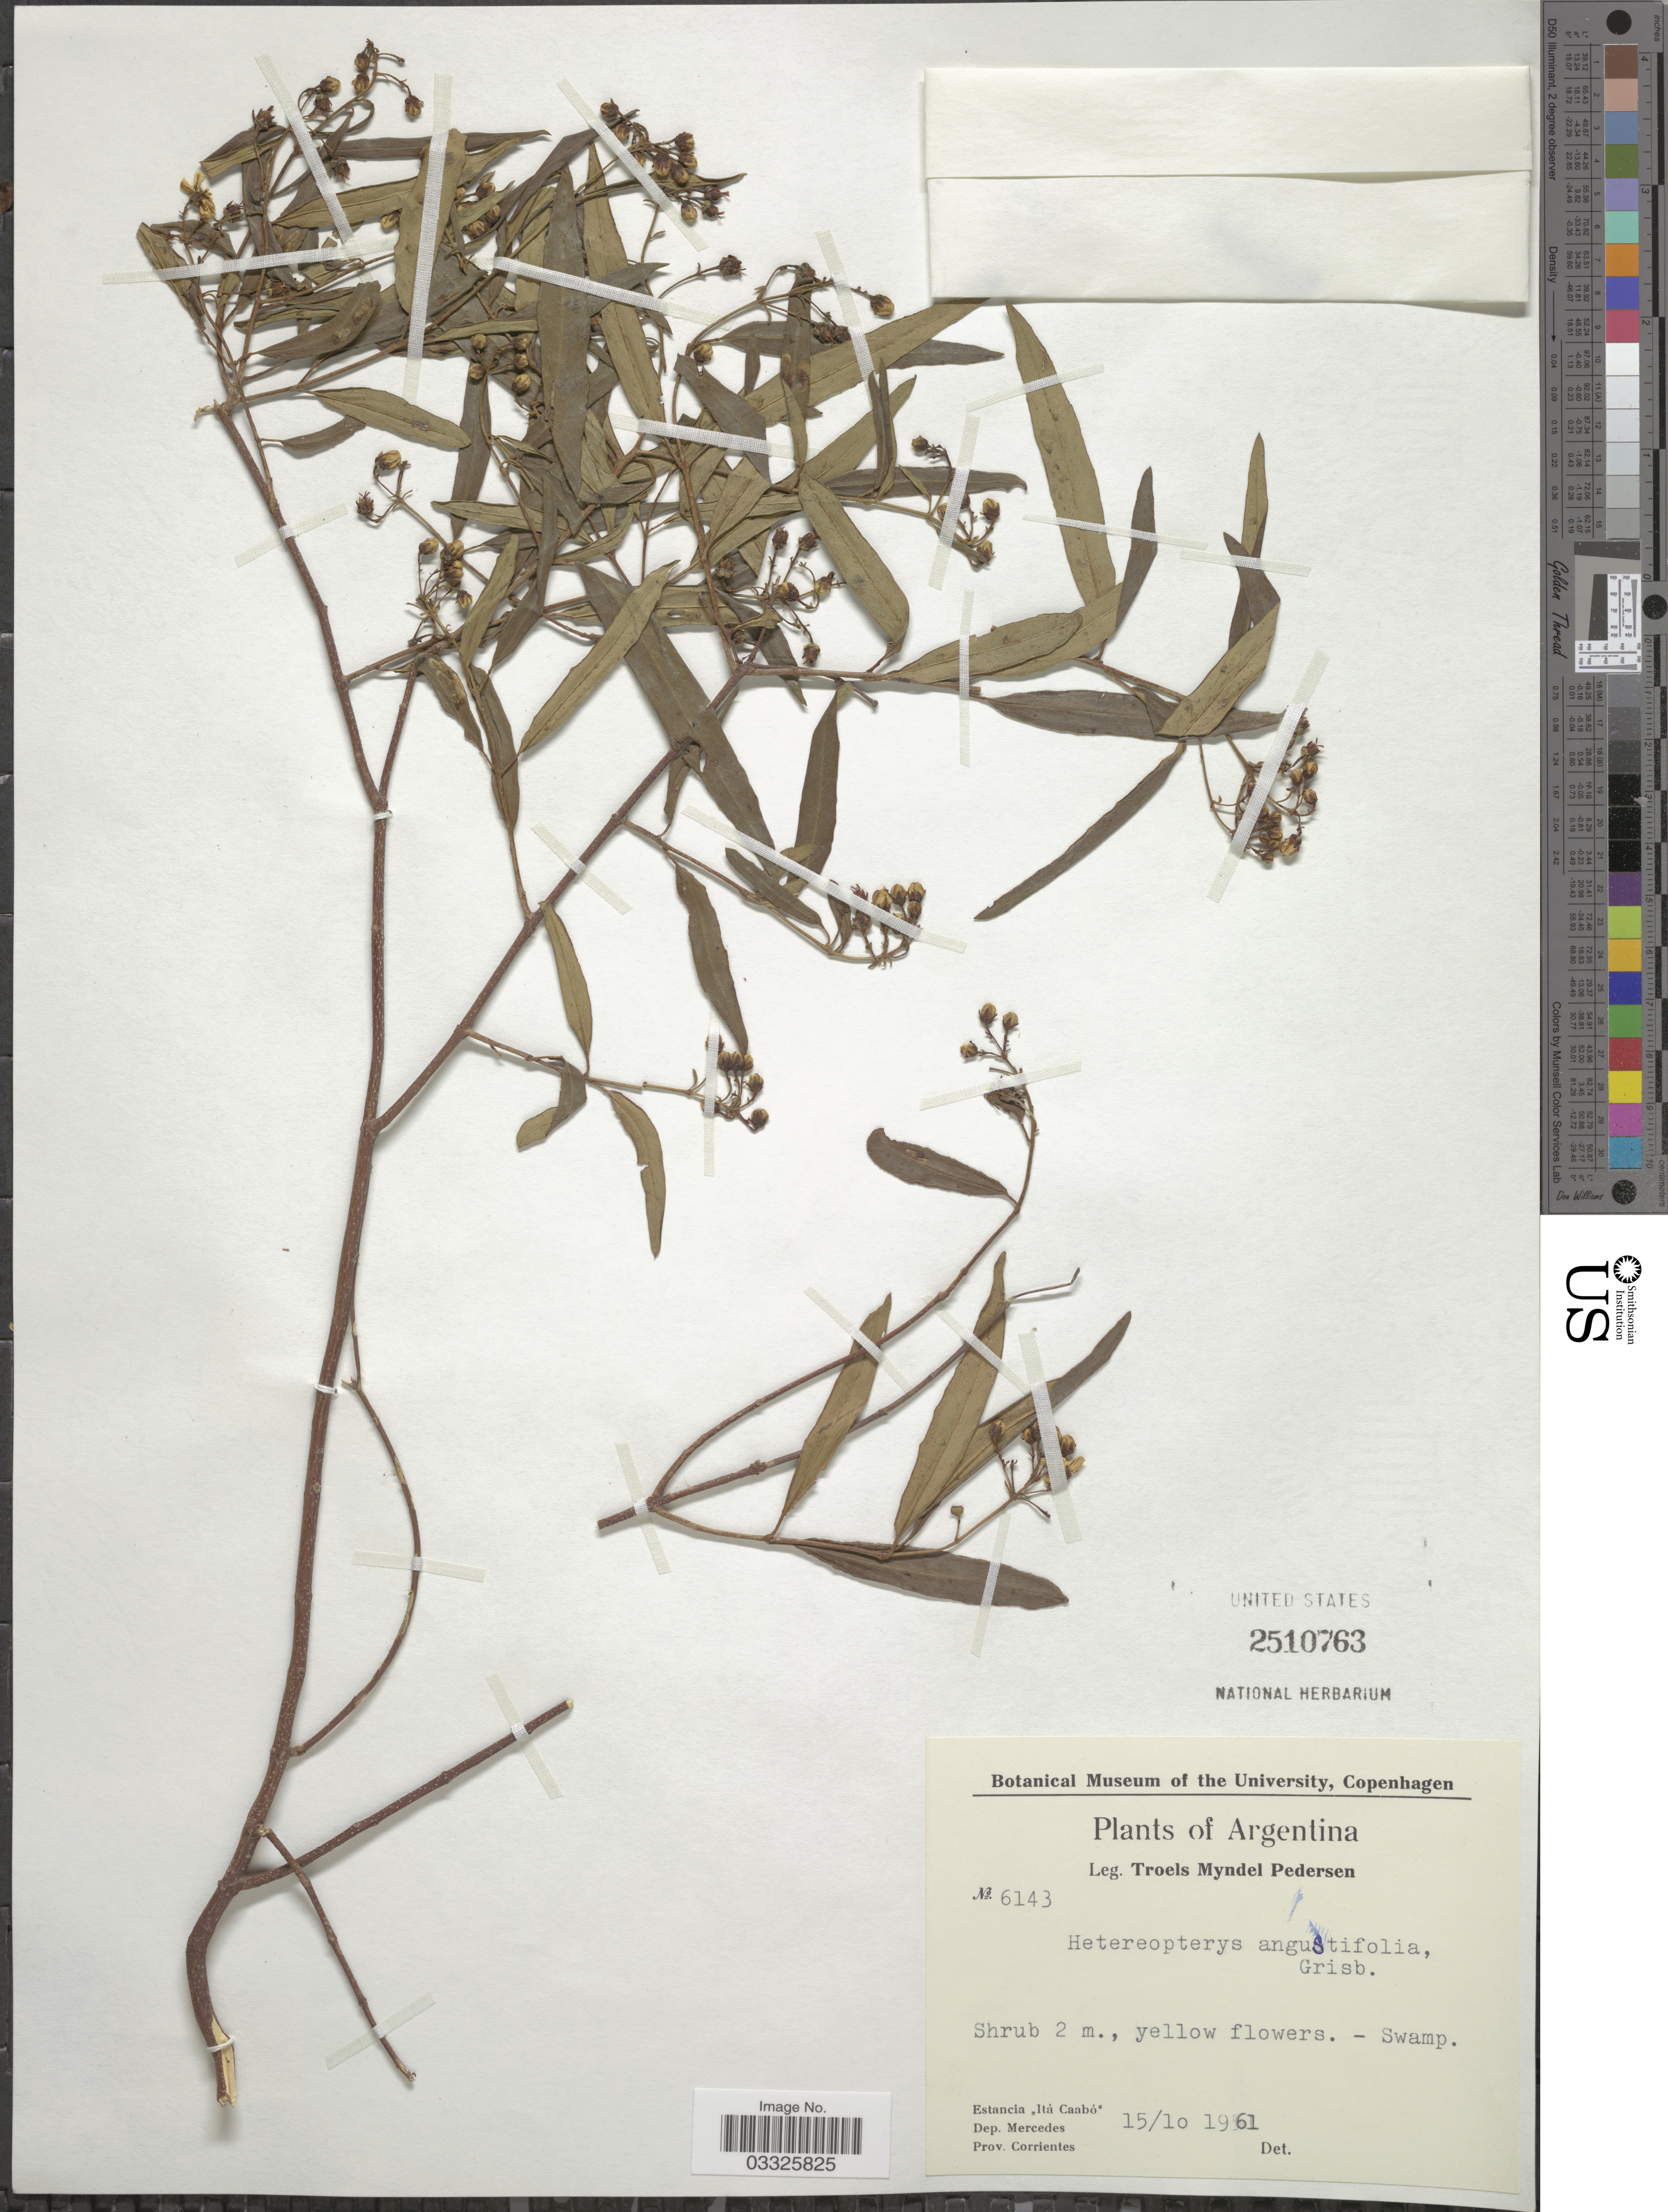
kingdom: Plantae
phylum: Tracheophyta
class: Magnoliopsida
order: Malpighiales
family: Malpighiaceae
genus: Heteropterys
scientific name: Heteropterys angustifolia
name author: Griseb.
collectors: T. Pederson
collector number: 6143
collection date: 1961-10-15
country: Argentina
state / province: Corrientes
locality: Estancia "Itá Caabó". Dep. Mercedes.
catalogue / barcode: US 2510763